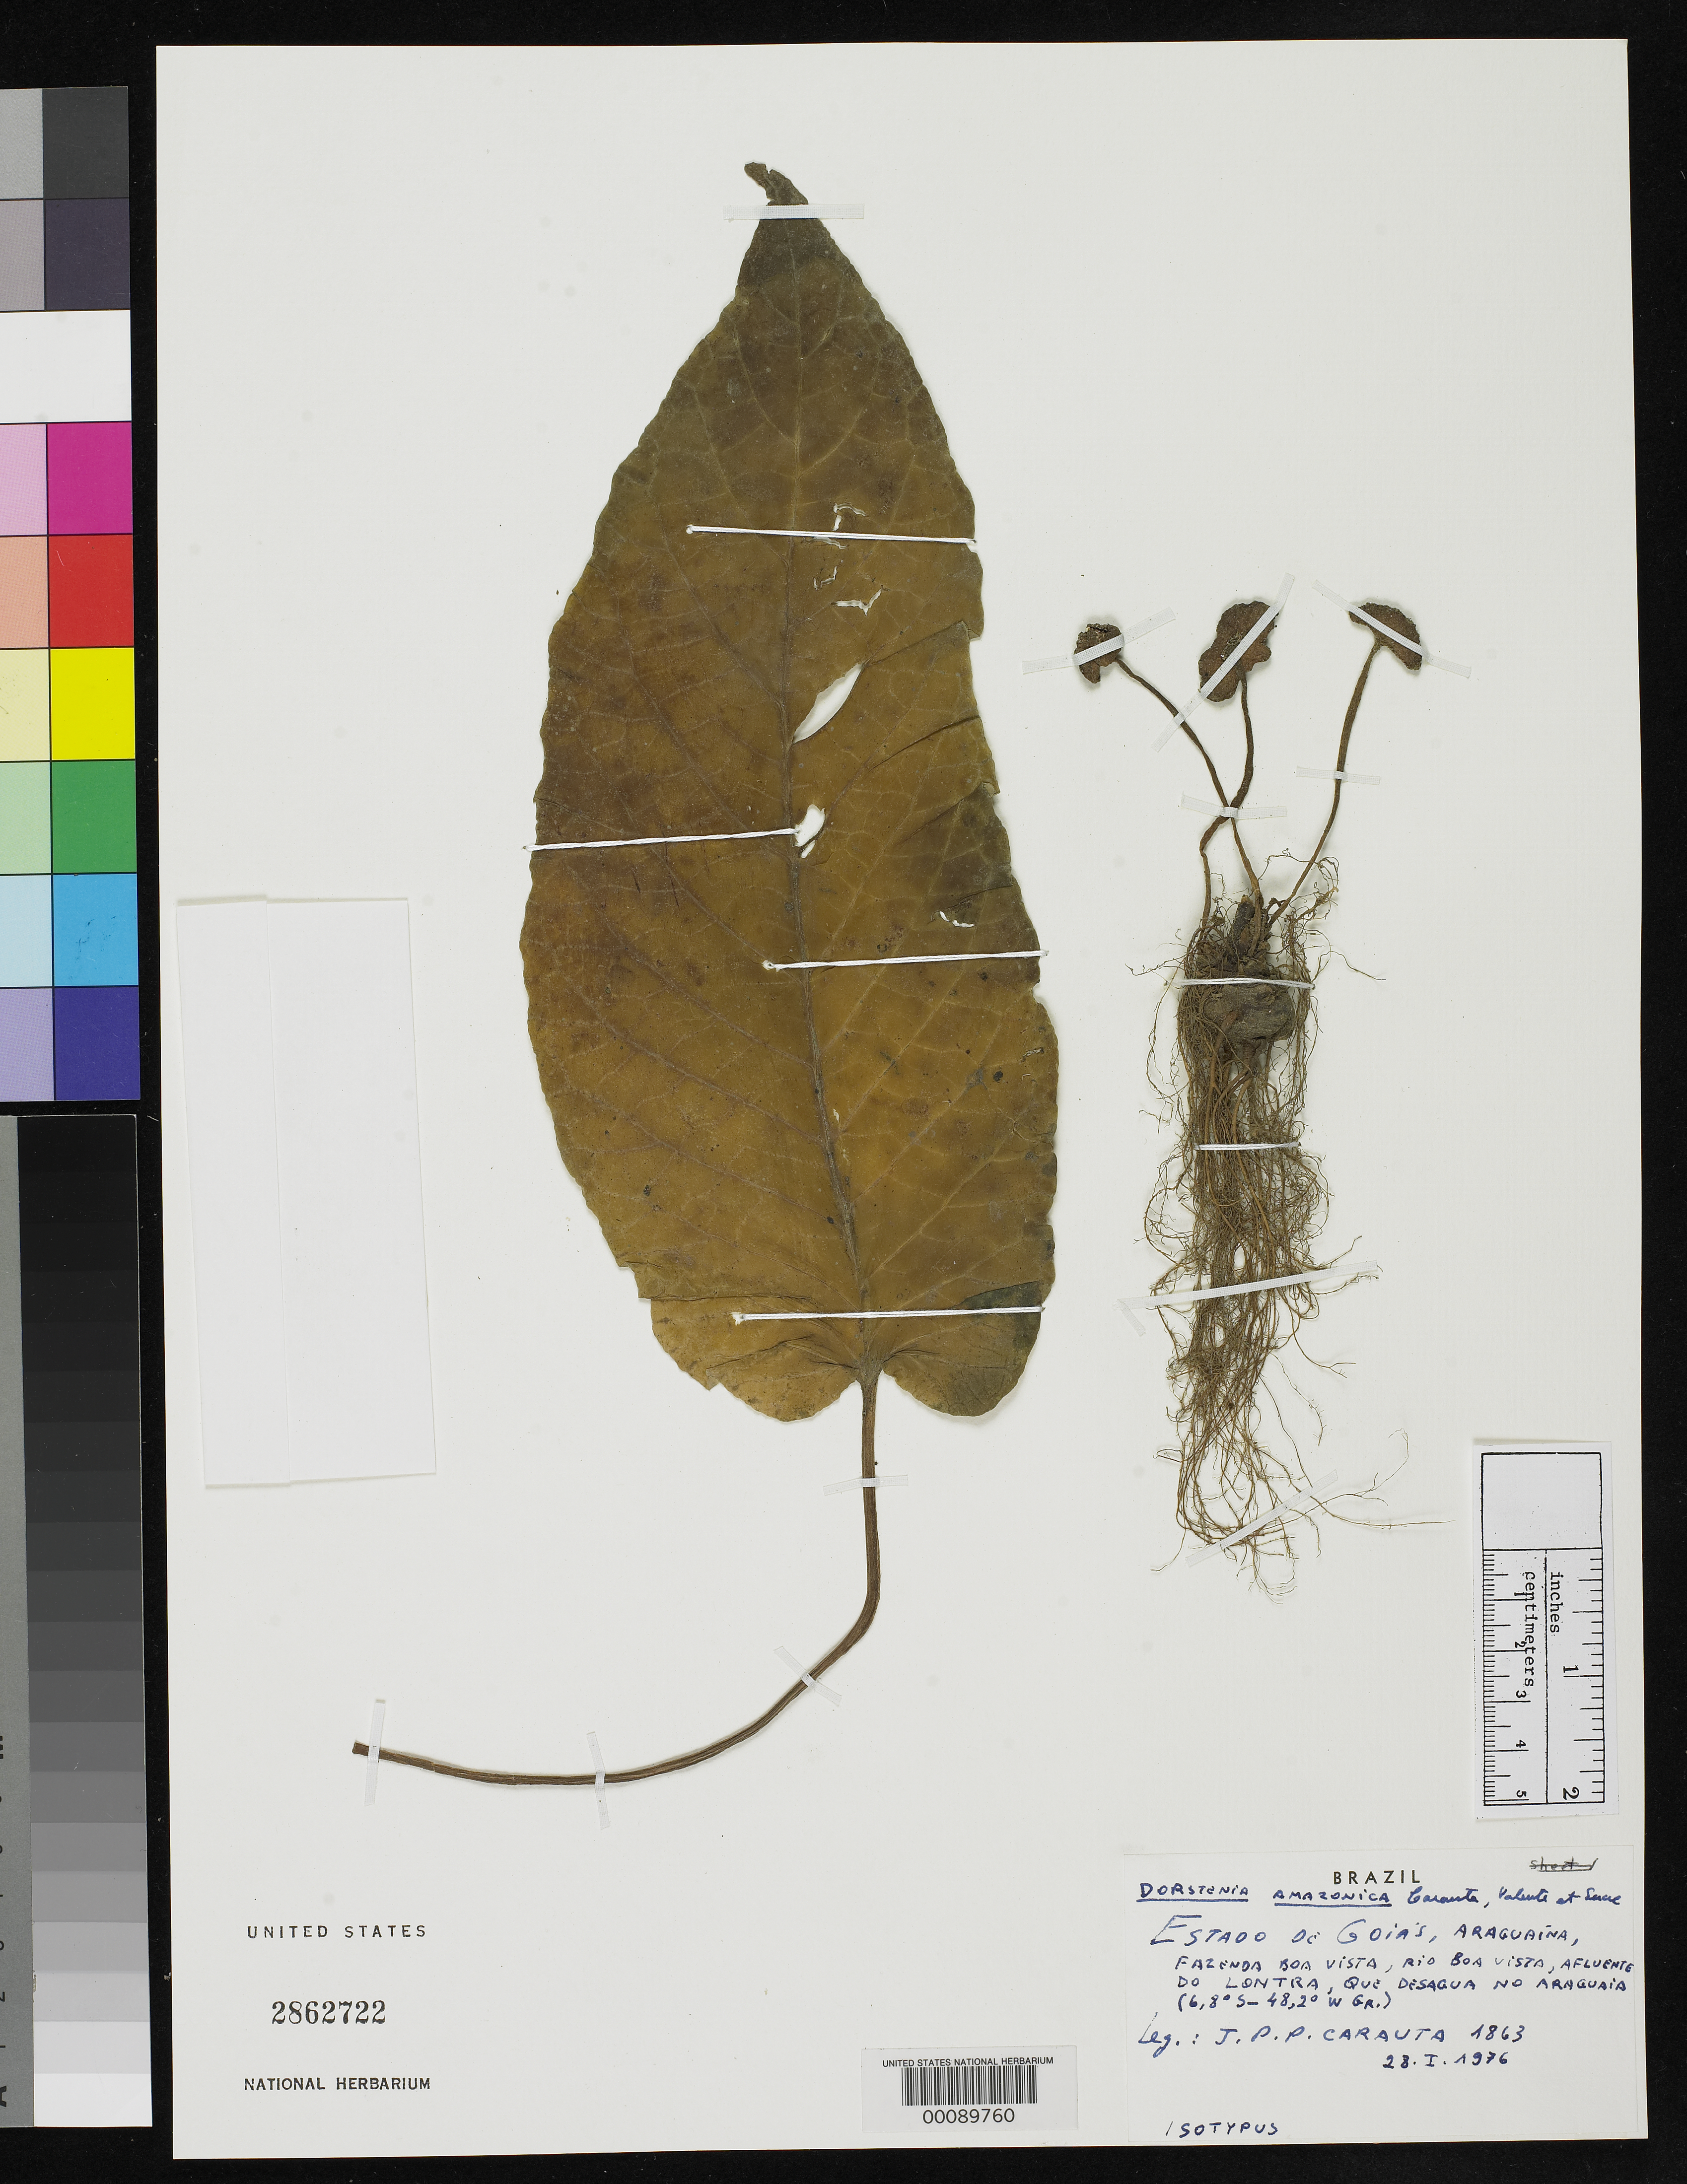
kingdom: Plantae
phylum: Tracheophyta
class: Magnoliopsida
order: Rosales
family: Moraceae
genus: Dorstenia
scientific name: Dorstenia amazonica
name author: Carauta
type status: Isotype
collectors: J. P. P. Carauta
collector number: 1863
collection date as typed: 28 Jan 1976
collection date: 1976-01-28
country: Brazil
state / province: Goiás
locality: Araguaina, Fazenda Boavista, Rio Boa Vista, Lontra River.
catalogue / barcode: US 2862772